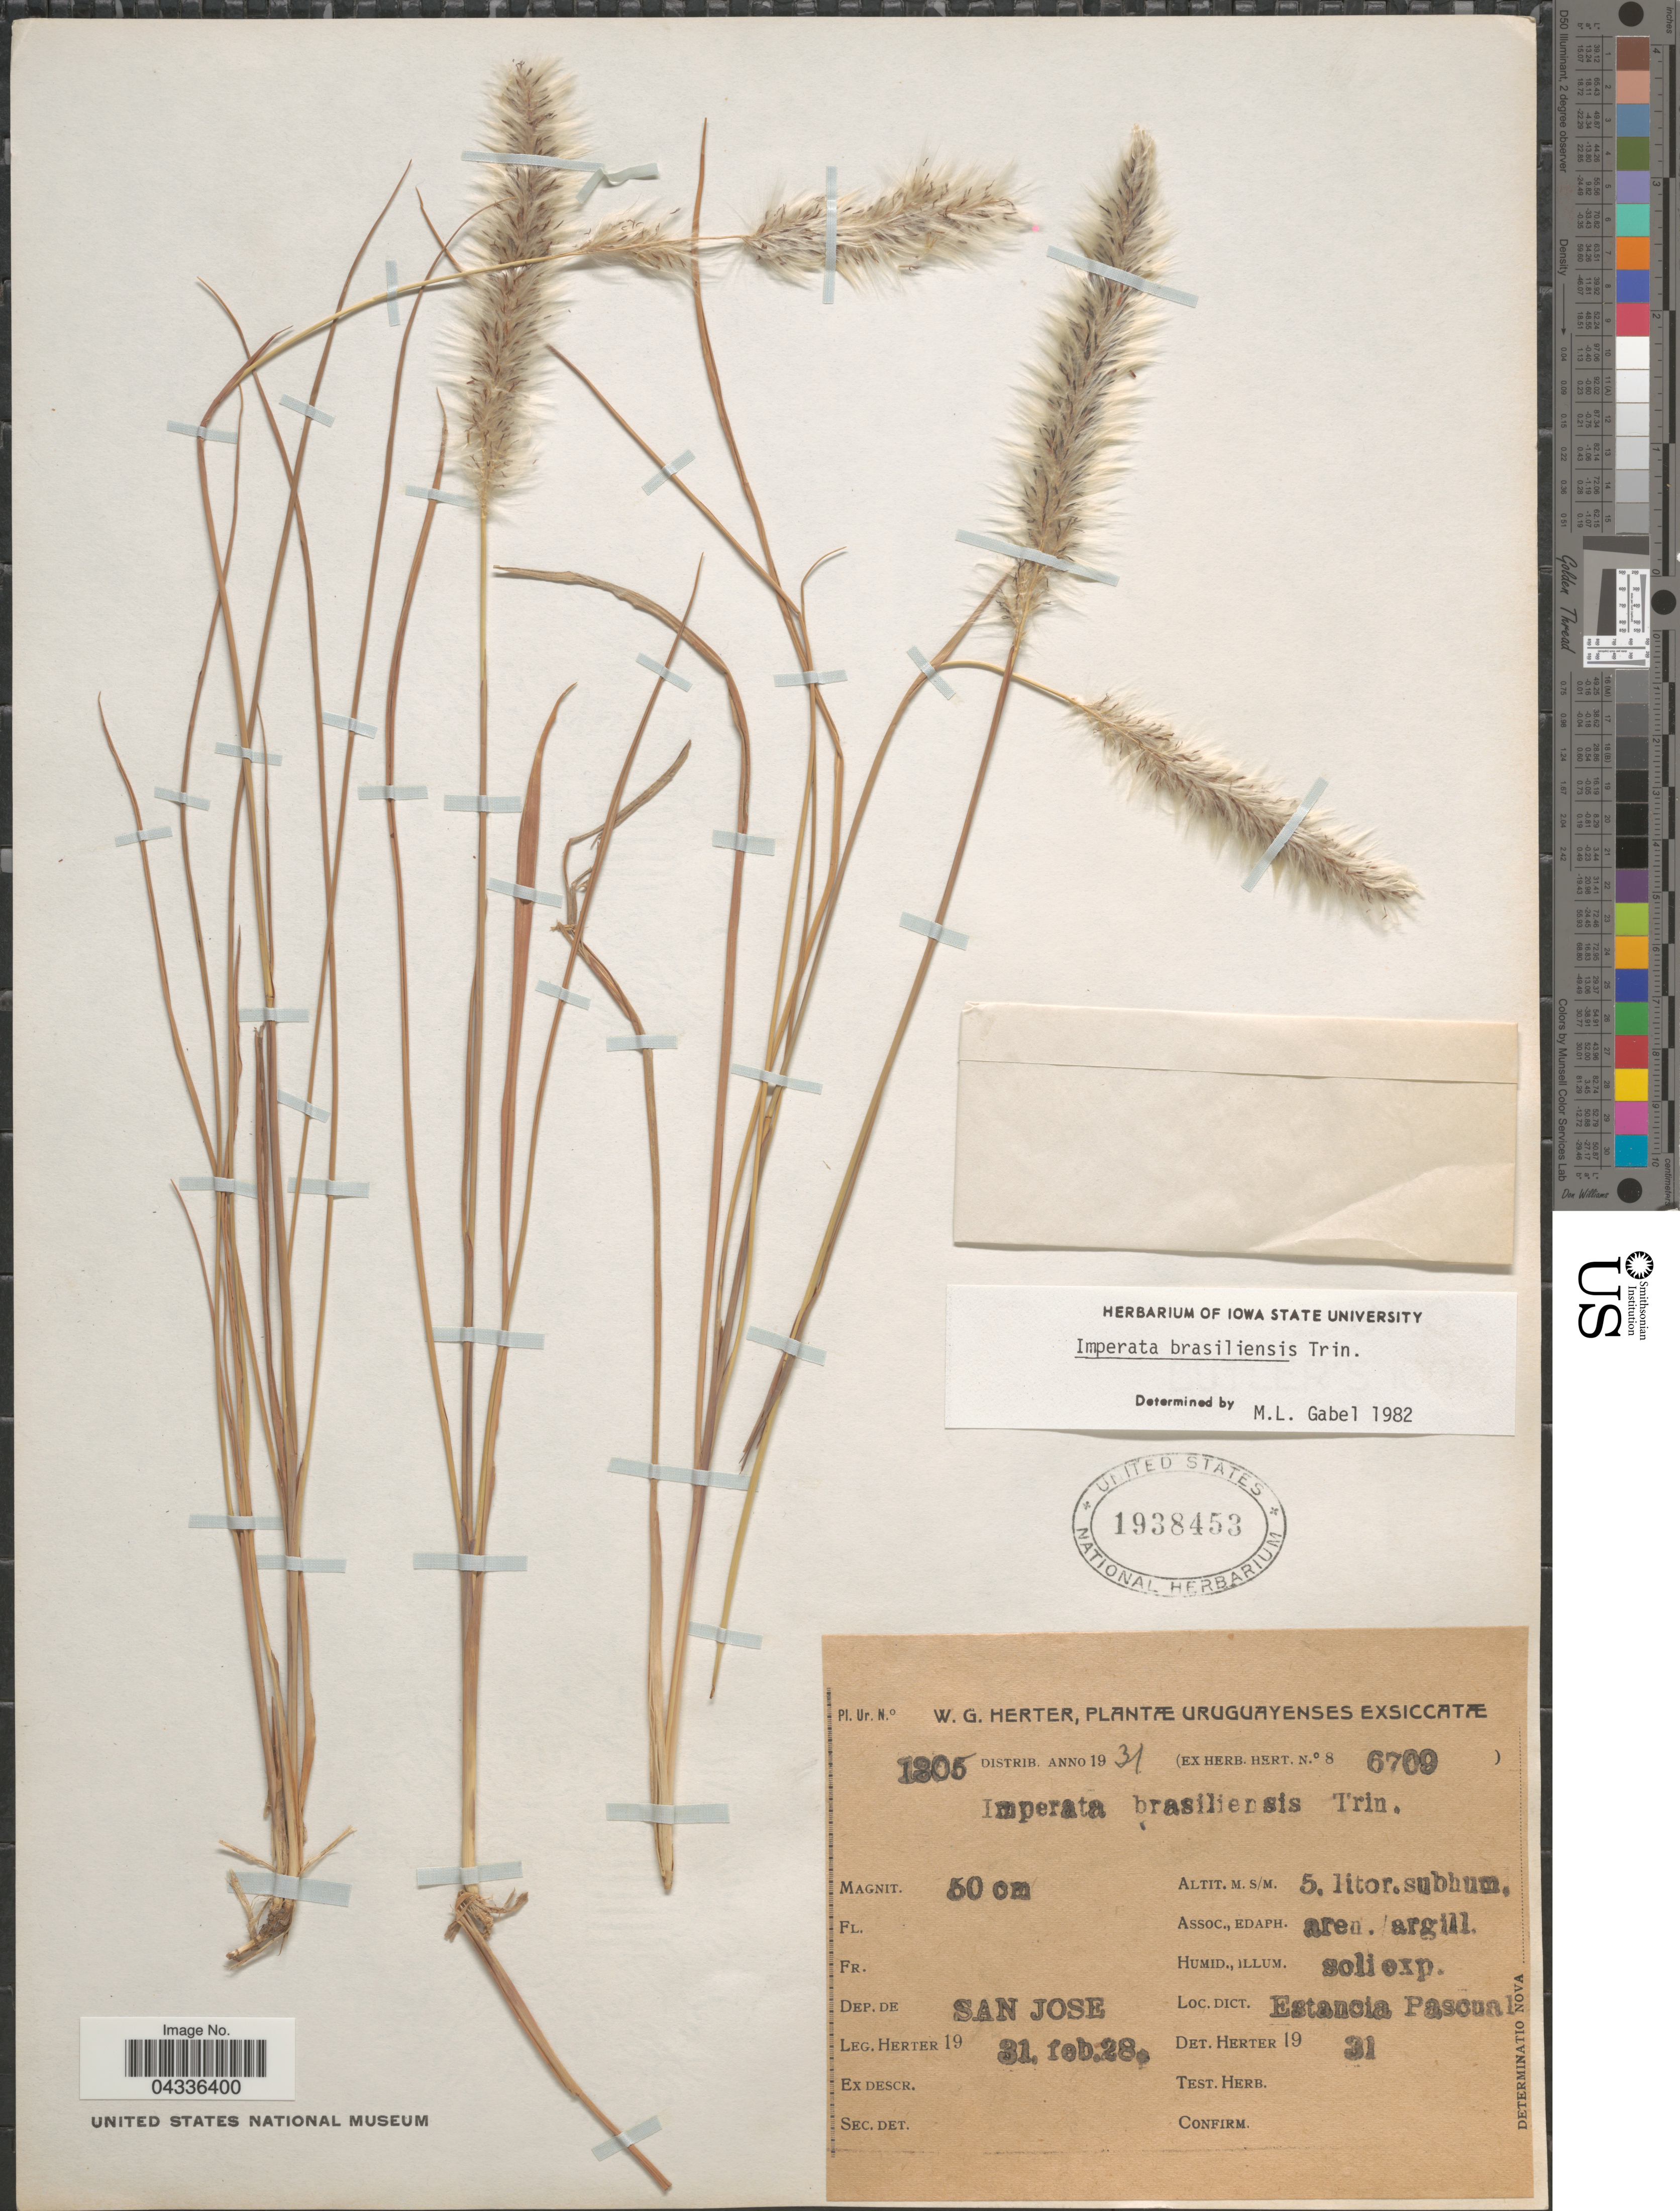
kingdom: Plantae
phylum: Tracheophyta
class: Liliopsida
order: Poales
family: Poaceae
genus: Imperata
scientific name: Imperata brasiliensis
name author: Trin.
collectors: W. G. Herter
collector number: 1305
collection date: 1928-05-31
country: Uruguay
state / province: San Jose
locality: Dep. de San Jose. Estancia Pascual.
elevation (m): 5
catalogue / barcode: US 1938453